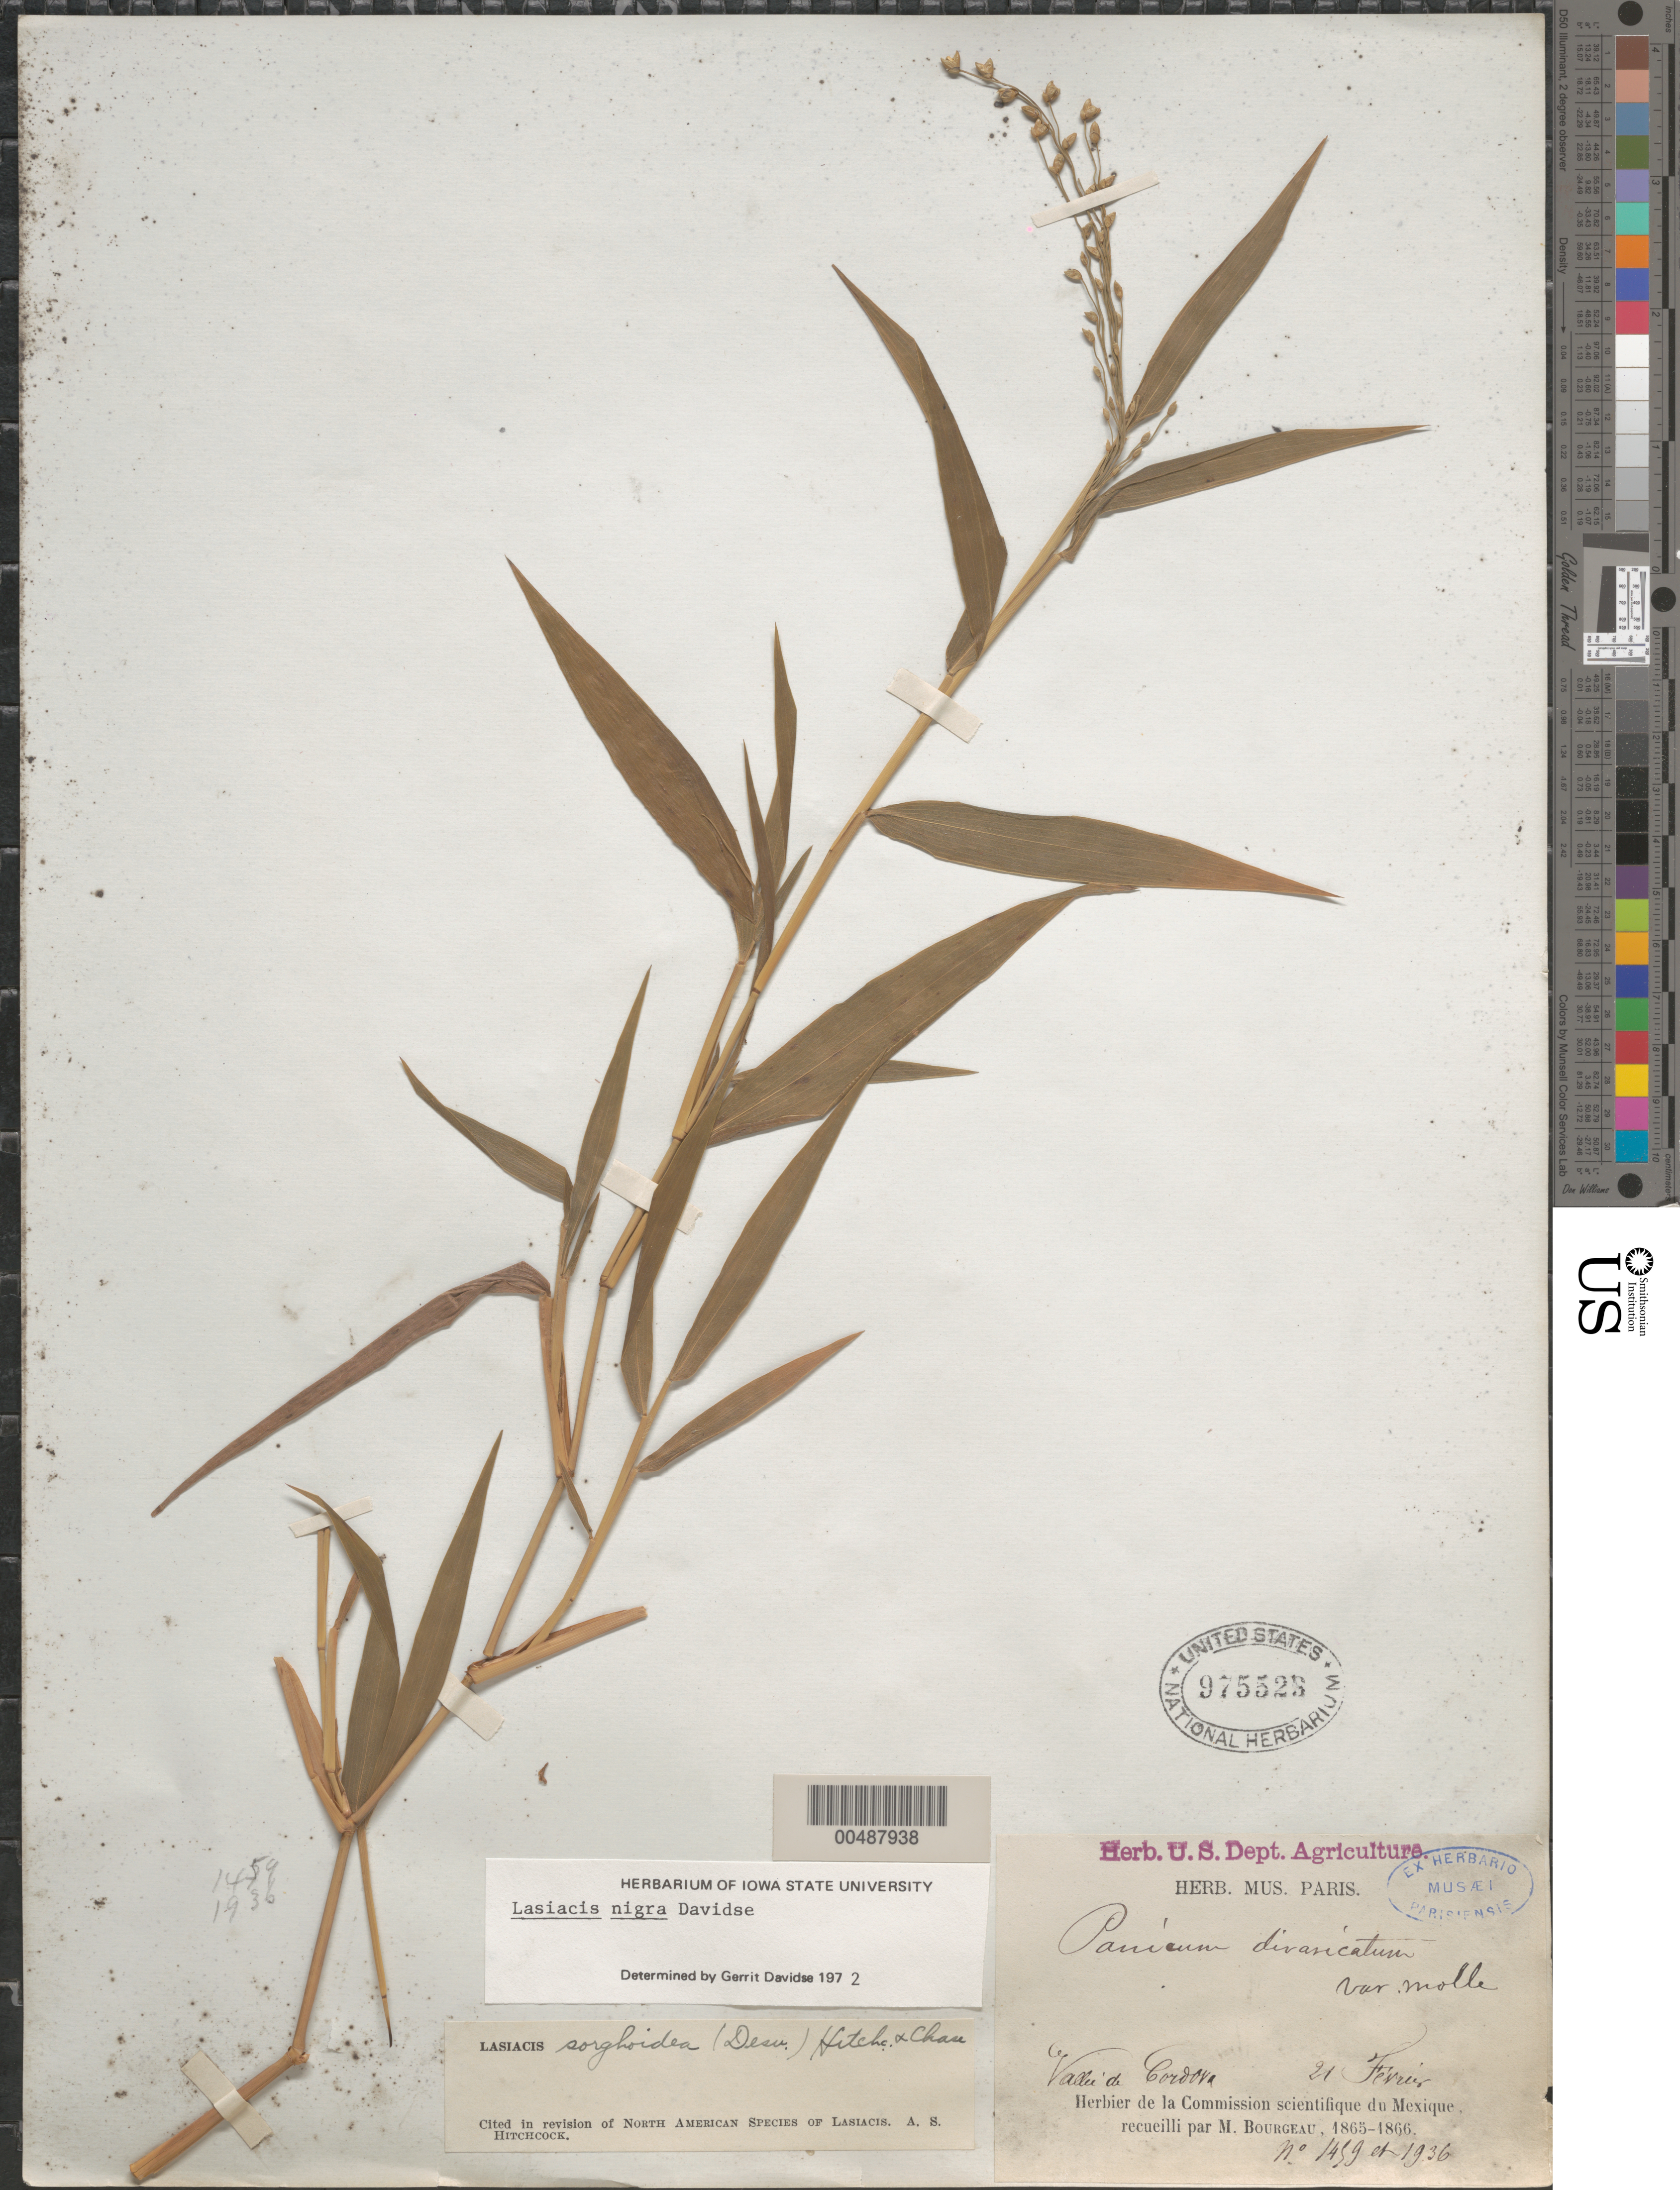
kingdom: Plantae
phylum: Tracheophyta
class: Liliopsida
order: Poales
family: Poaceae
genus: Lasiacis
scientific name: Lasiacis maxonii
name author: Swallen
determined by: Davidse, Gerrit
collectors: E. Bourgeau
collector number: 1459 & 1936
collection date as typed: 21 Feb 1865 or 21 Feb 1866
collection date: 1865-02-21 or 1866-02-21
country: Mexico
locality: Vallee de Cordova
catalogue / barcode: US 975523